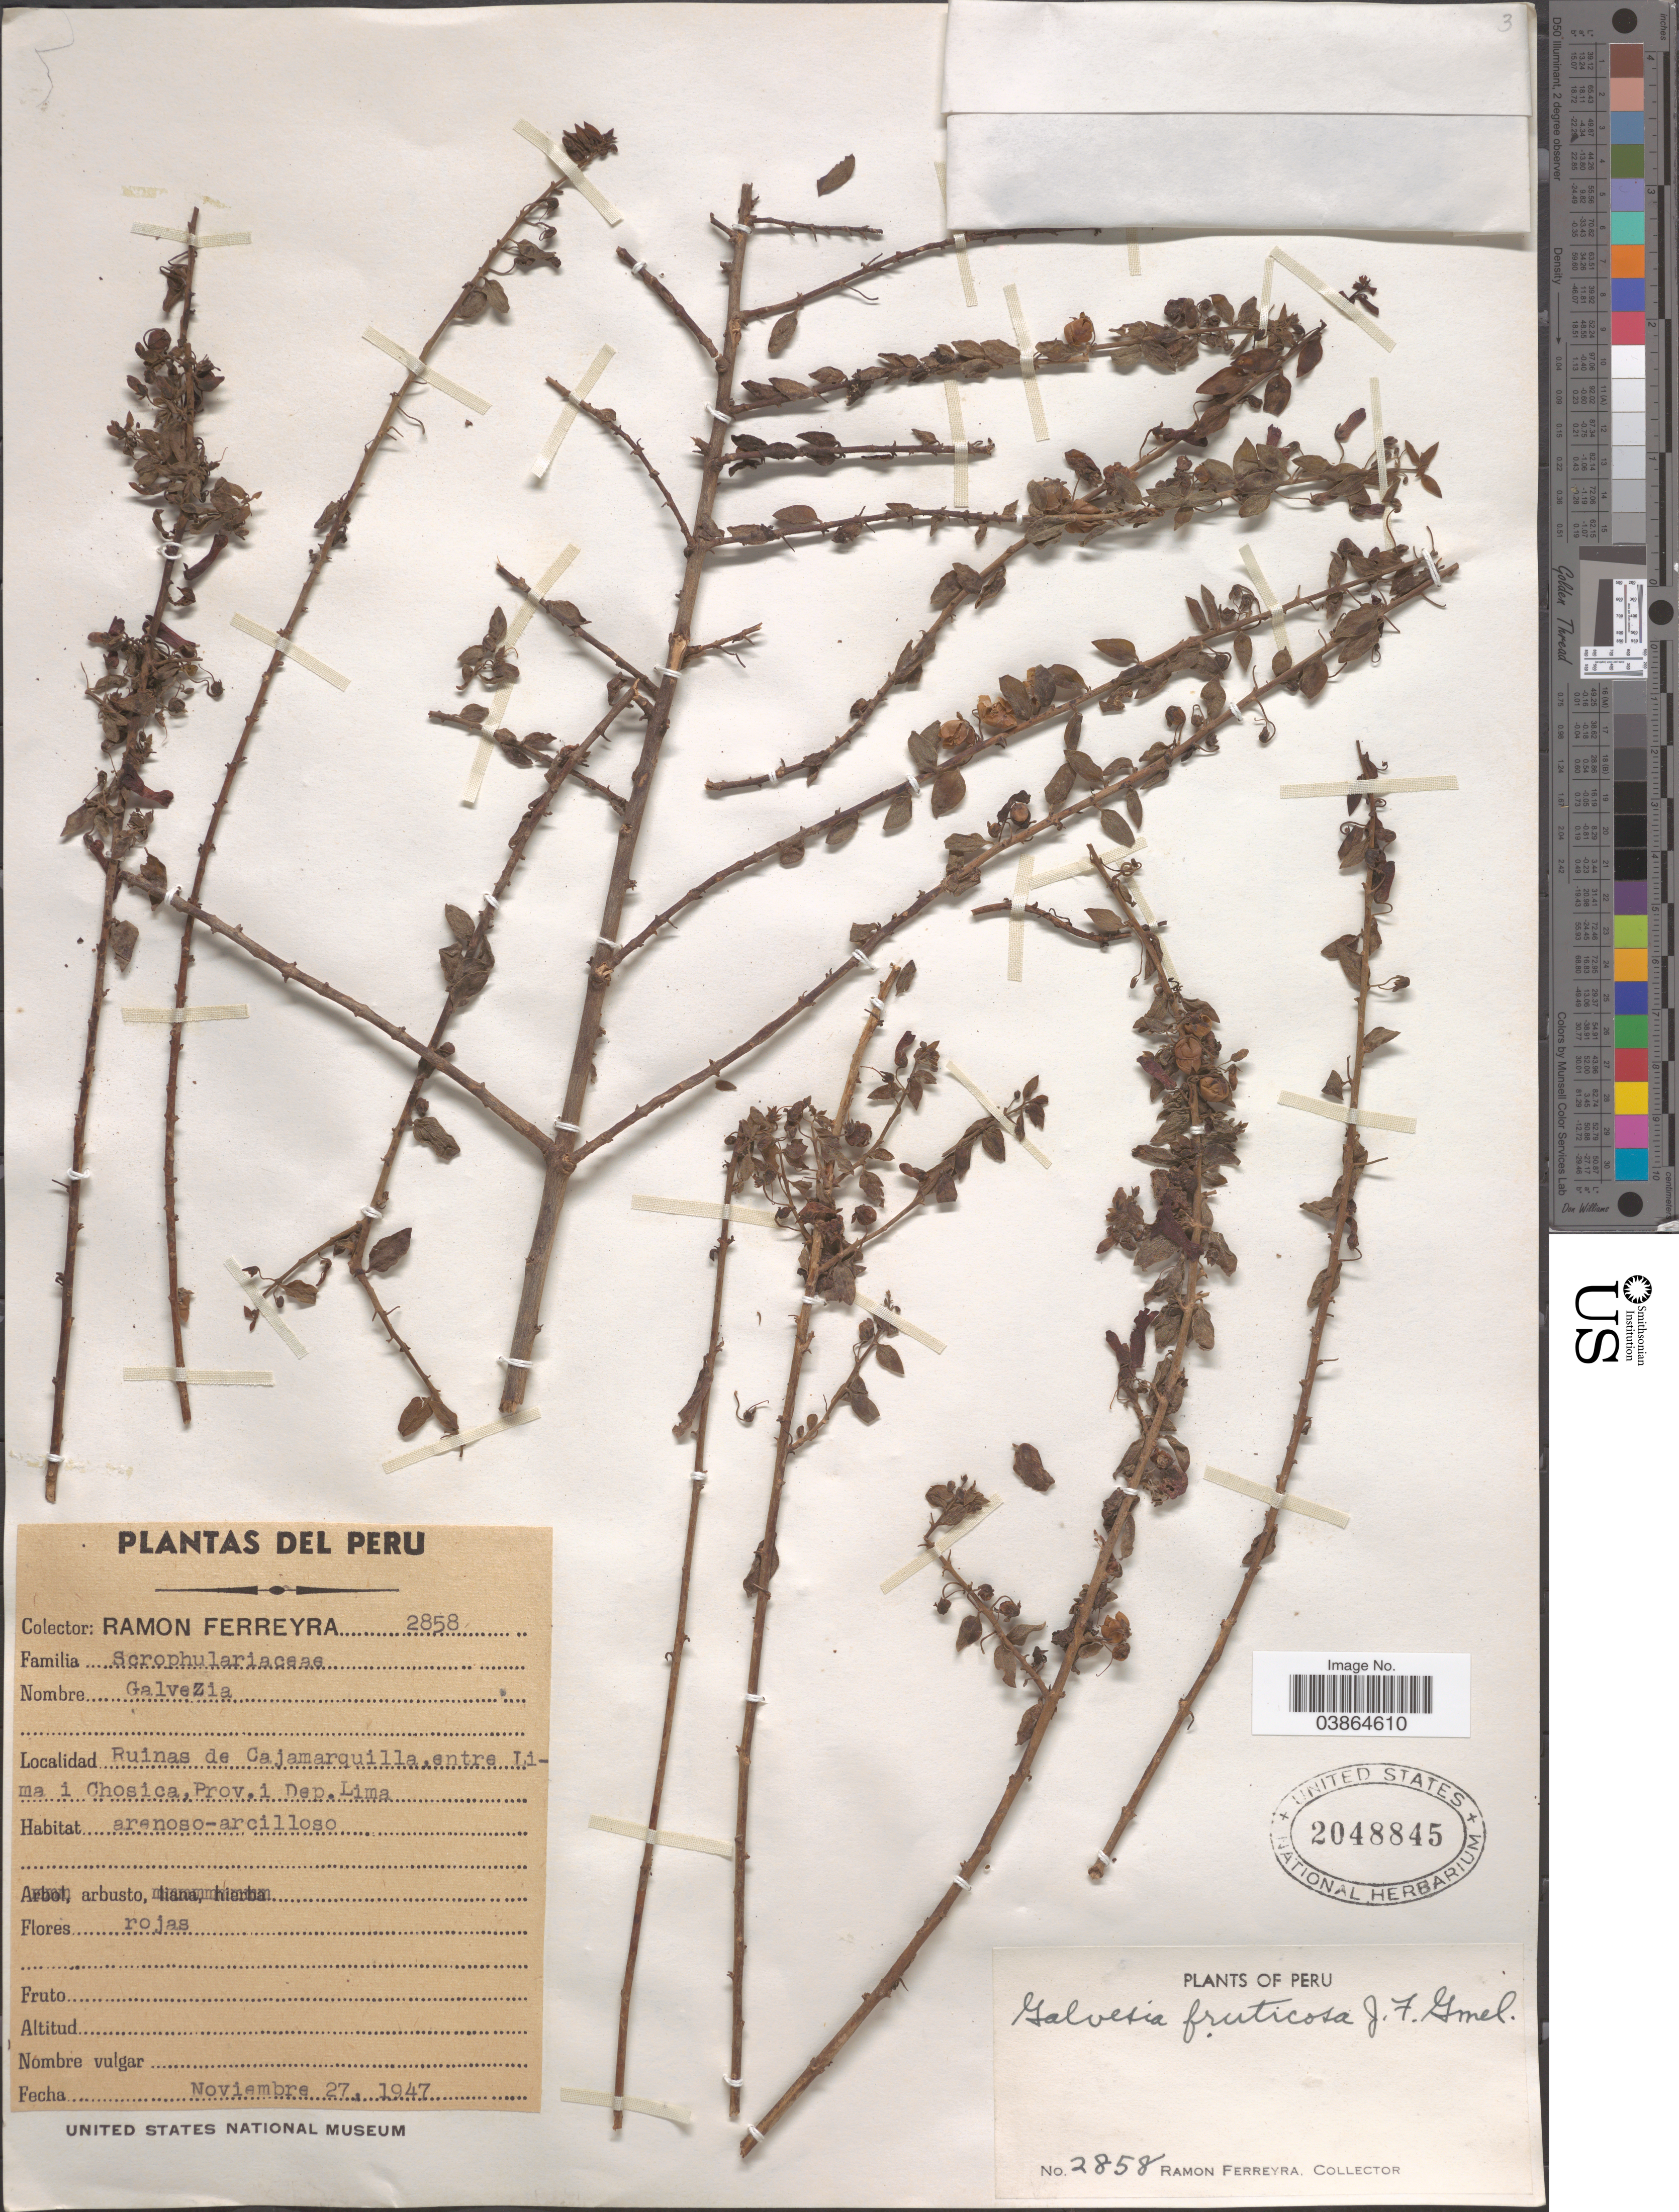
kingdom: Plantae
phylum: Tracheophyta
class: Magnoliopsida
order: Lamiales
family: Plantaginaceae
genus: Galvezia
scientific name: Galvezia fruticosa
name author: J.F. Gmel.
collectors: R. A. Ferreyra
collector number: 2858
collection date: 1947-11-27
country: Peru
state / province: Lima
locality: Ruinas de Cajamarquilla, entre Lima i Chosica, Prov. i Dep. Lima.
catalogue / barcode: US 2048845